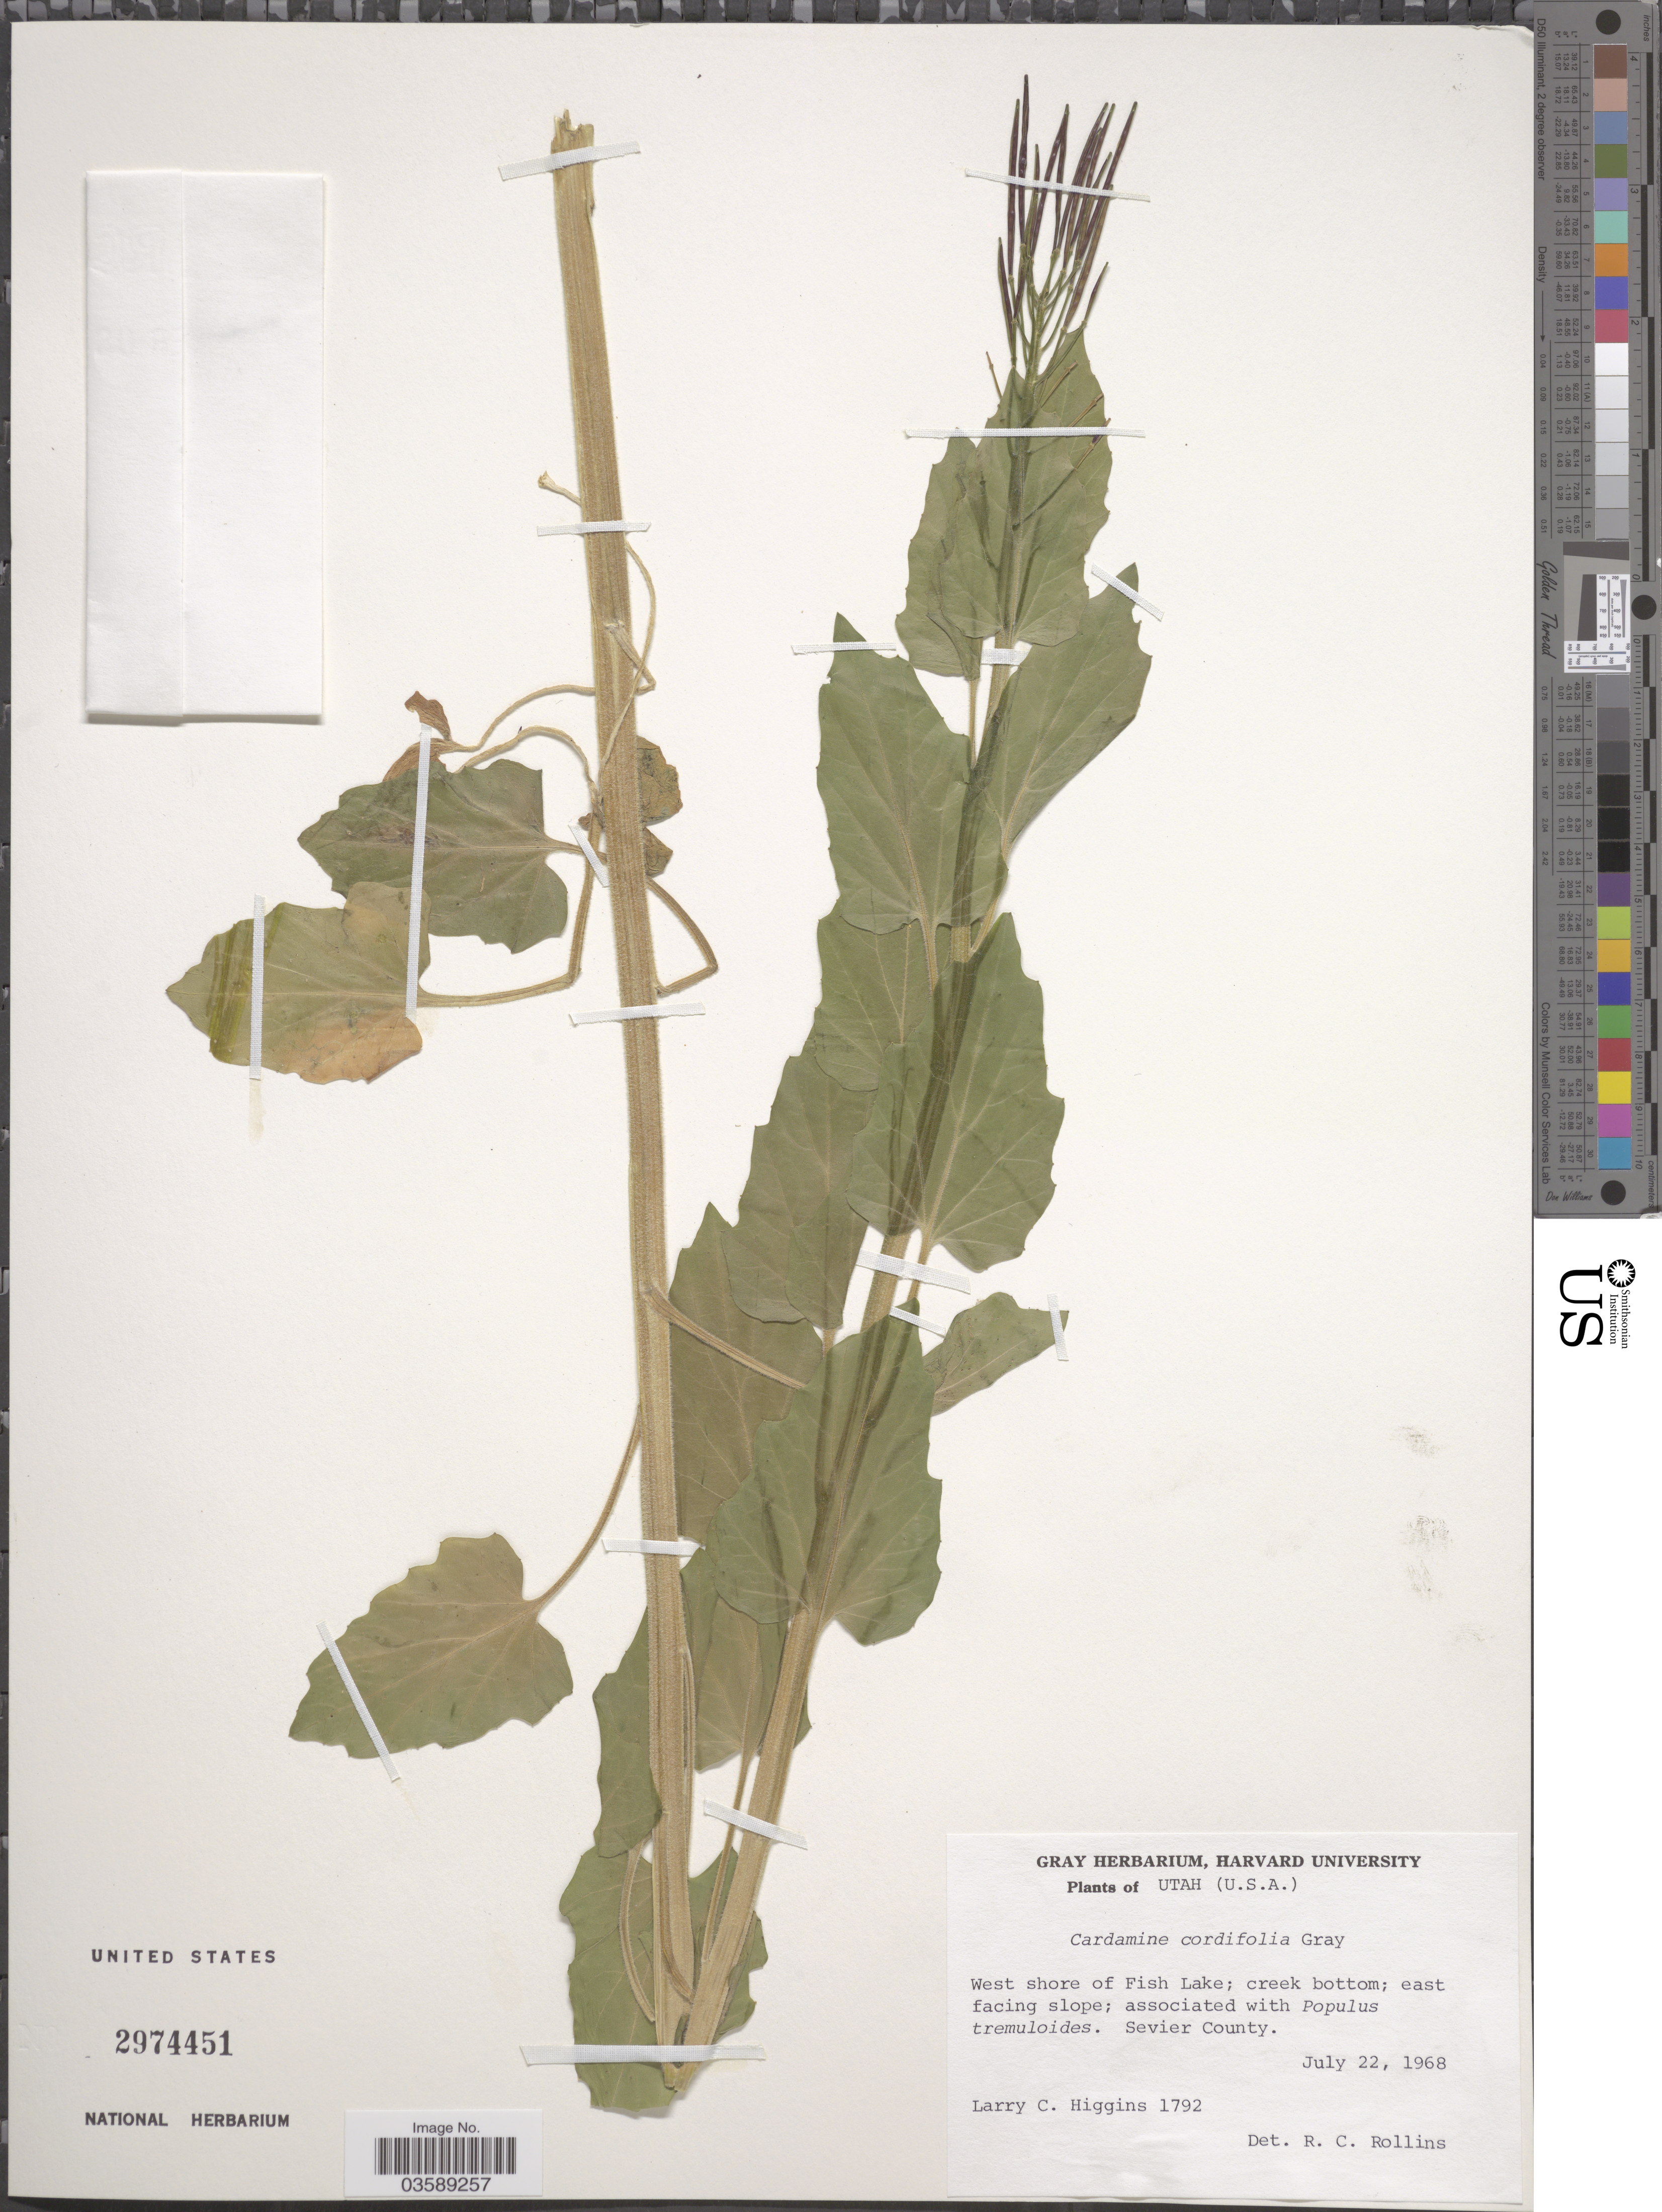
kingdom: Plantae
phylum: Tracheophyta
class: Magnoliopsida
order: Brassicales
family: Brassicaceae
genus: Cardamine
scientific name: Cardamine cordifolia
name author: A. Gray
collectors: L. Higgins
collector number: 1792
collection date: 1968-07-22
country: United States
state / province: Utah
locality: West shore of Fish Lake; creek bottom; east facing slope. Sevier County.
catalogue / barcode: US 2974451